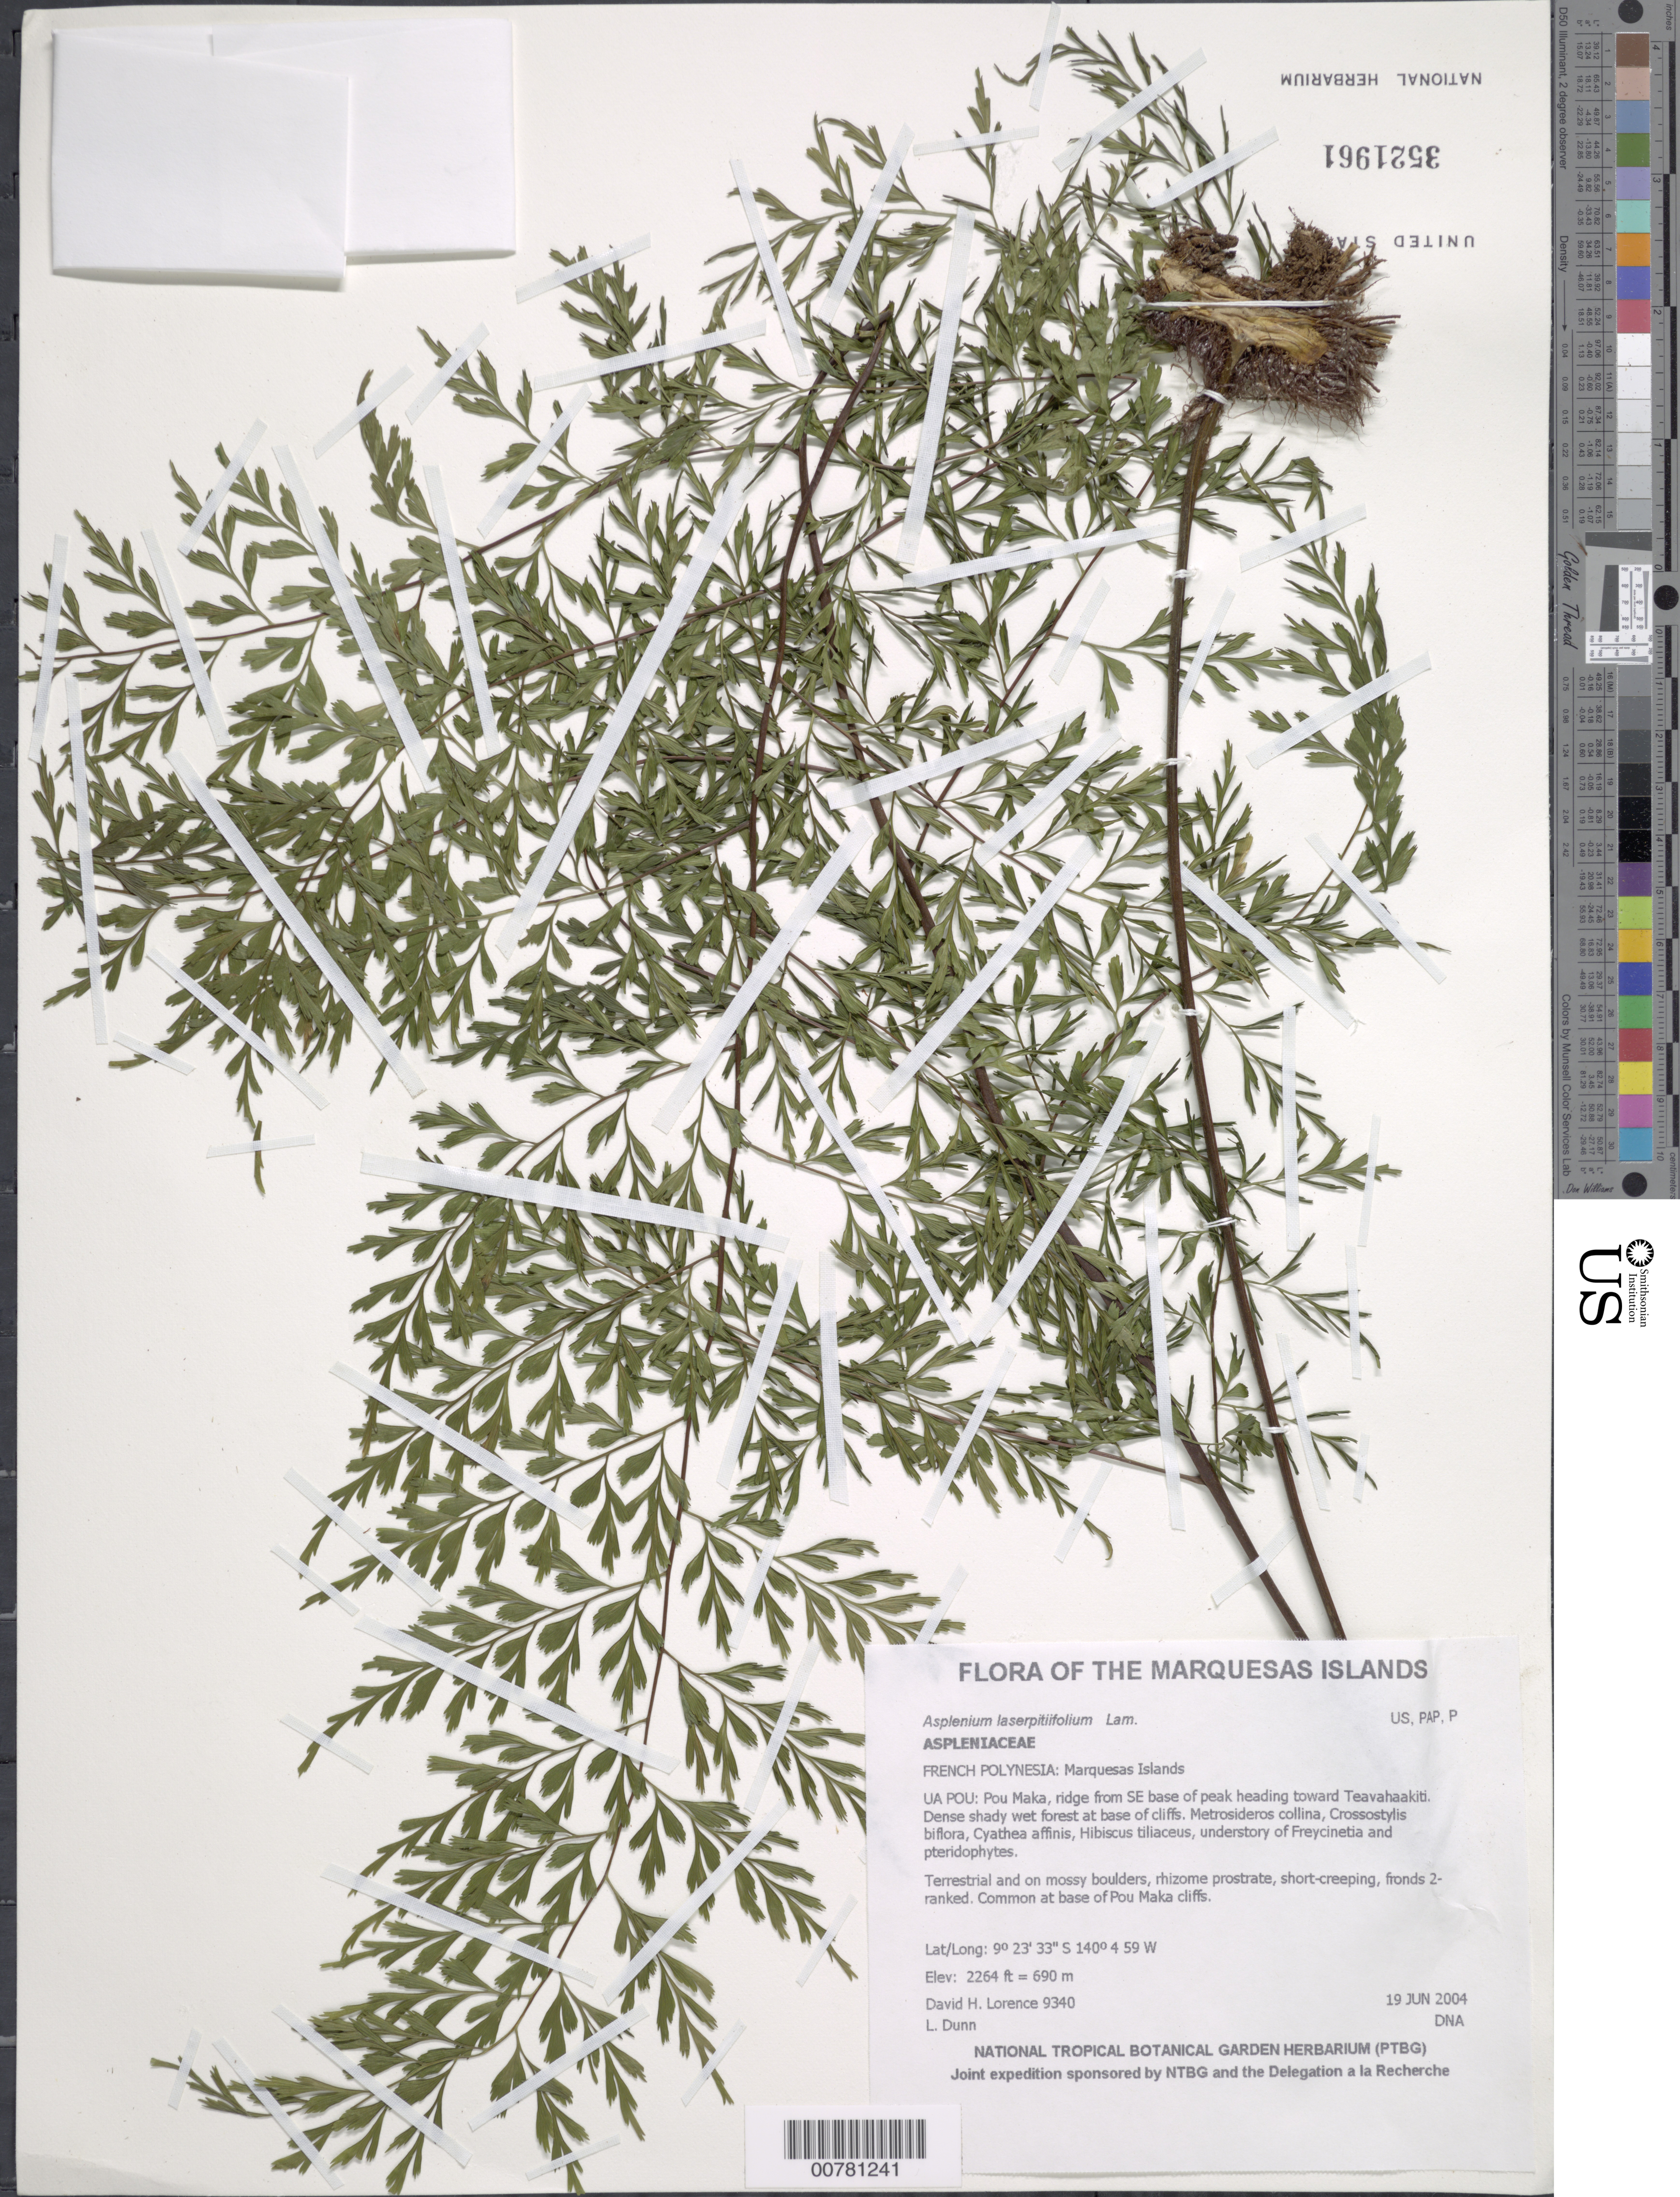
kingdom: Plantae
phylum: Tracheophyta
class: Polypodiopsida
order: Polypodiales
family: Aspleniaceae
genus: Asplenium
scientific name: Asplenium laserpitiifolium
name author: Lam.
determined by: Lorence, David H., (PTBG), National Tropical Botanical Garden (UNITED STATES)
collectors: D. Lorence & L. Dunn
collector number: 9340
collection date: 2004-06-19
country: French Polynesia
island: Ua Pou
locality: Pou Maka, ridge from SE base of peak heading toward Teavahaakiti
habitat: Dense shady wet forest at base of cliffs. Common at base of Pou Maka cliffs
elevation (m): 690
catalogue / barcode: US 3521961